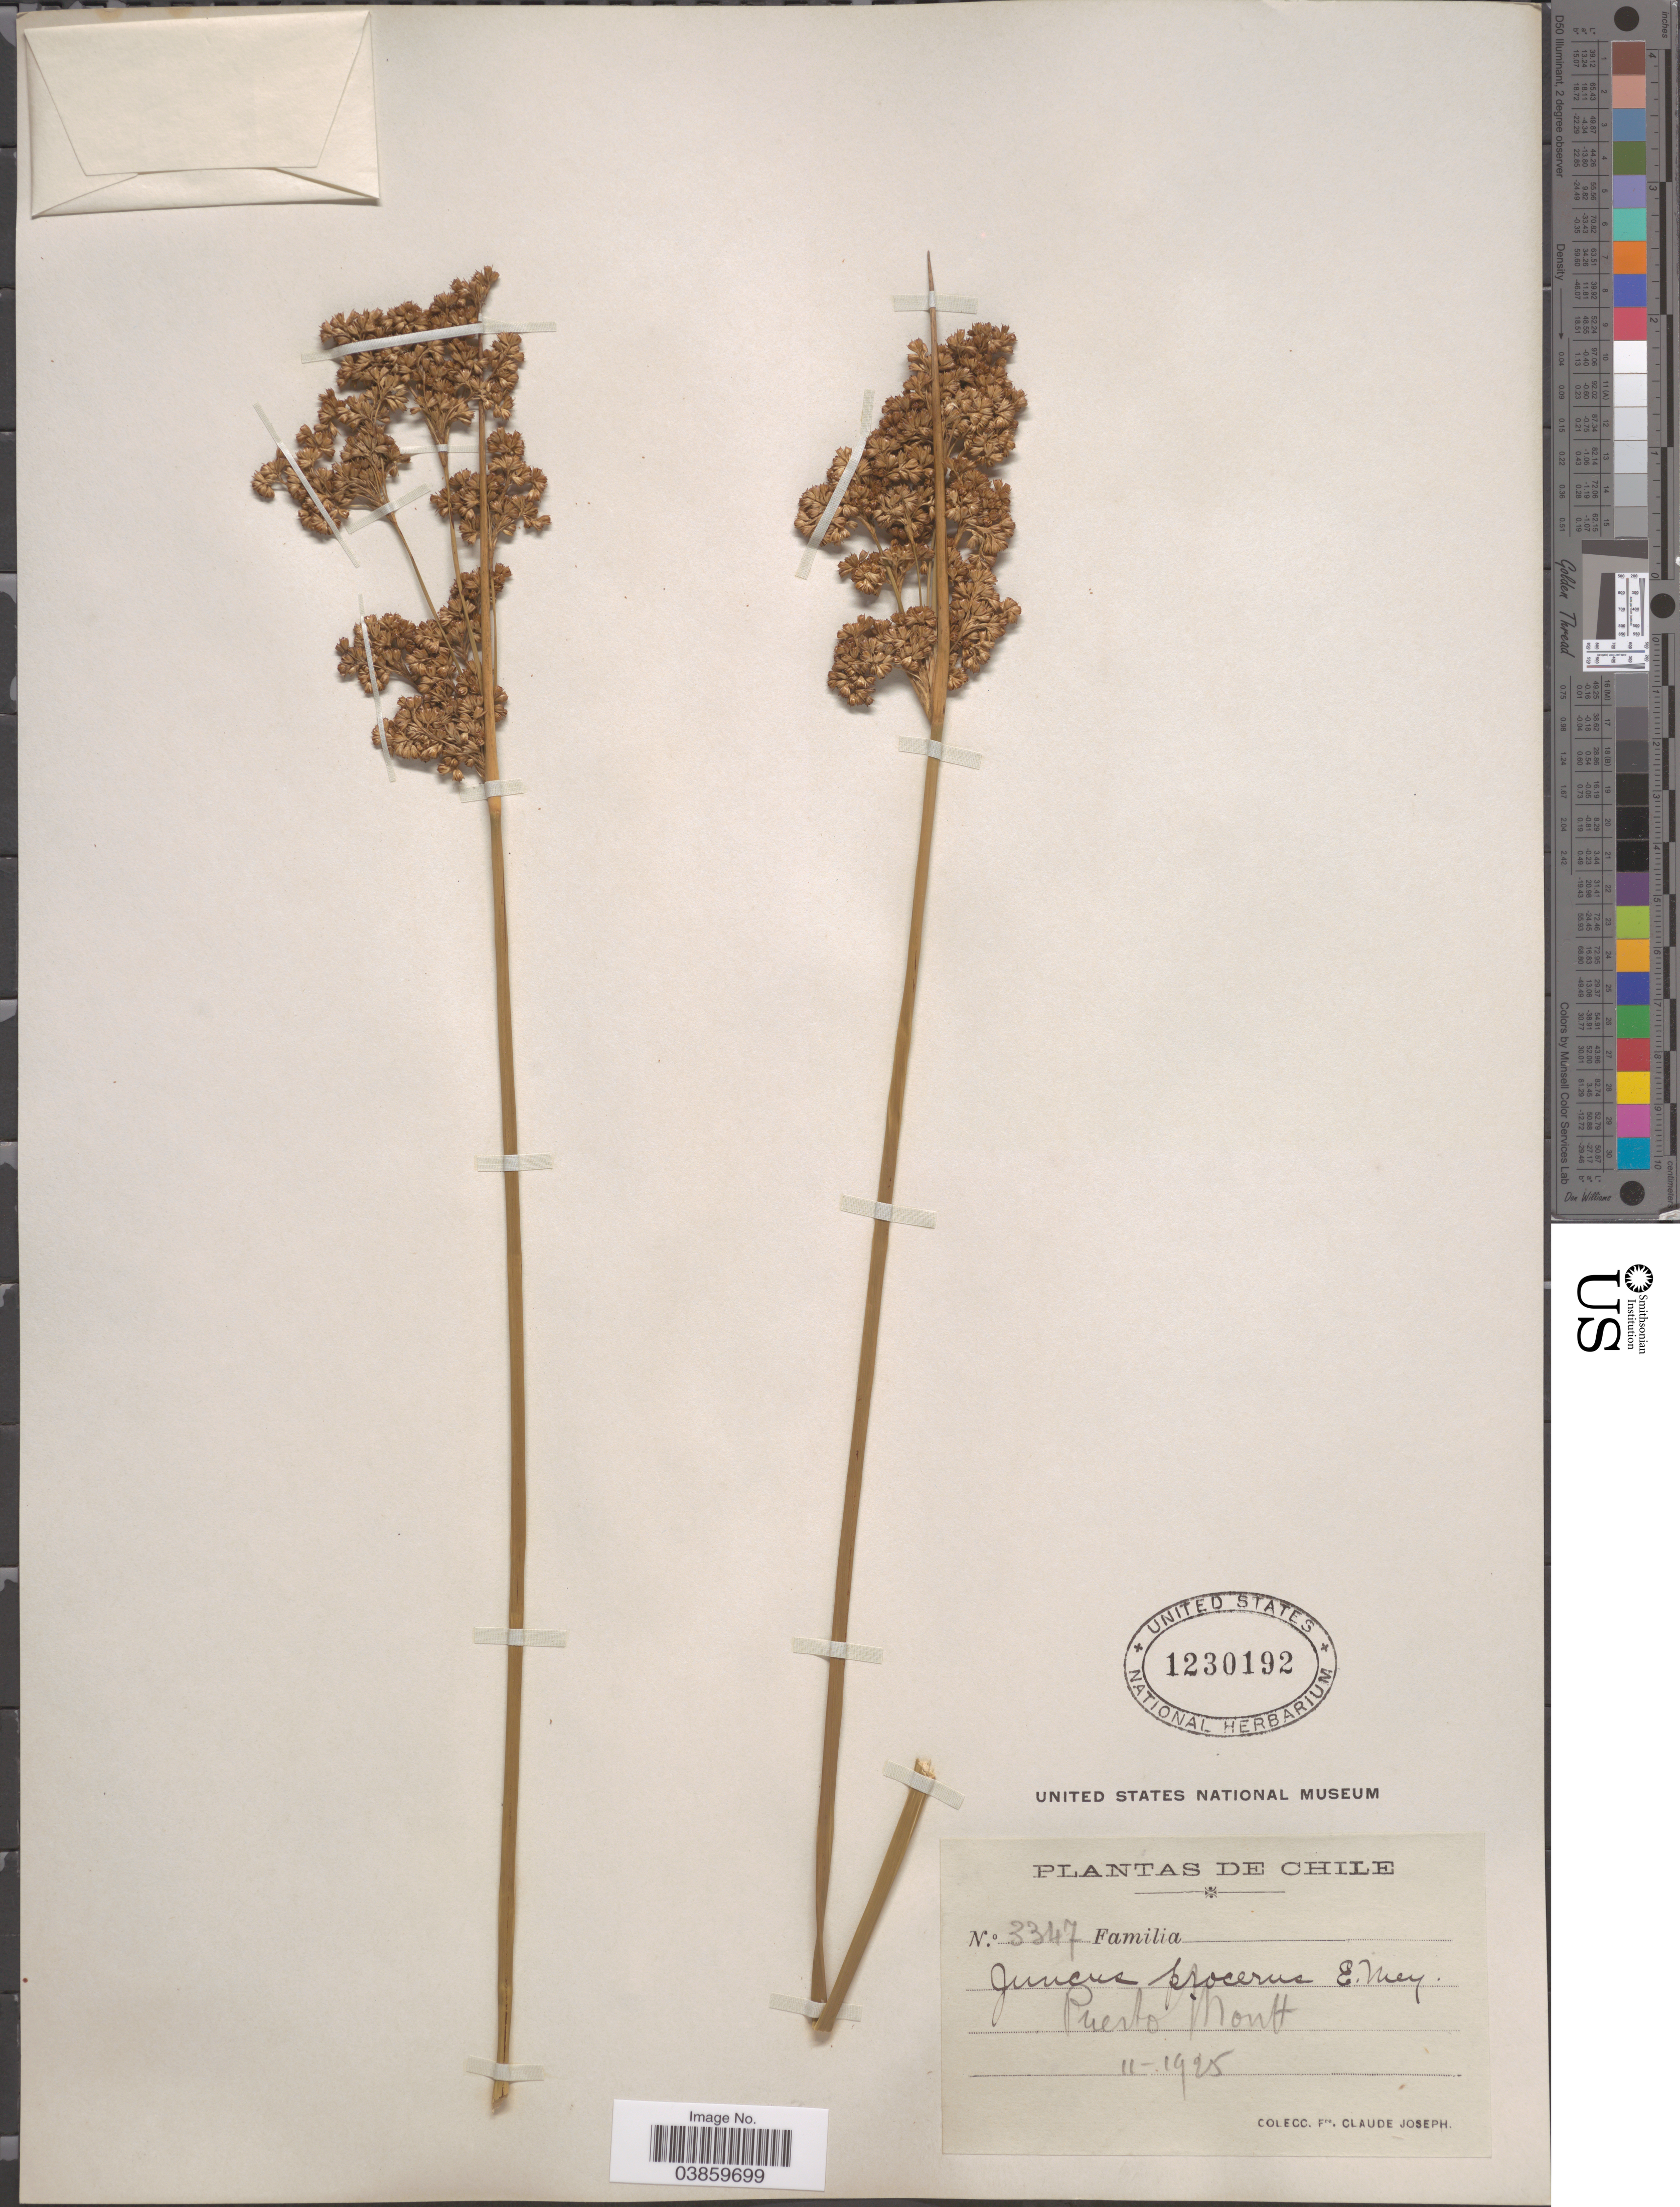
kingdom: Plantae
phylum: Tracheophyta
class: Liliopsida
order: Poales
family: Juncaceae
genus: Juncus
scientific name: Juncus procerus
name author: E. Mey.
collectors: Bro. Claude-Joseph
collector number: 3347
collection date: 1925-11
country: Chile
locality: Puerto Mont.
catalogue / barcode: US 1230192